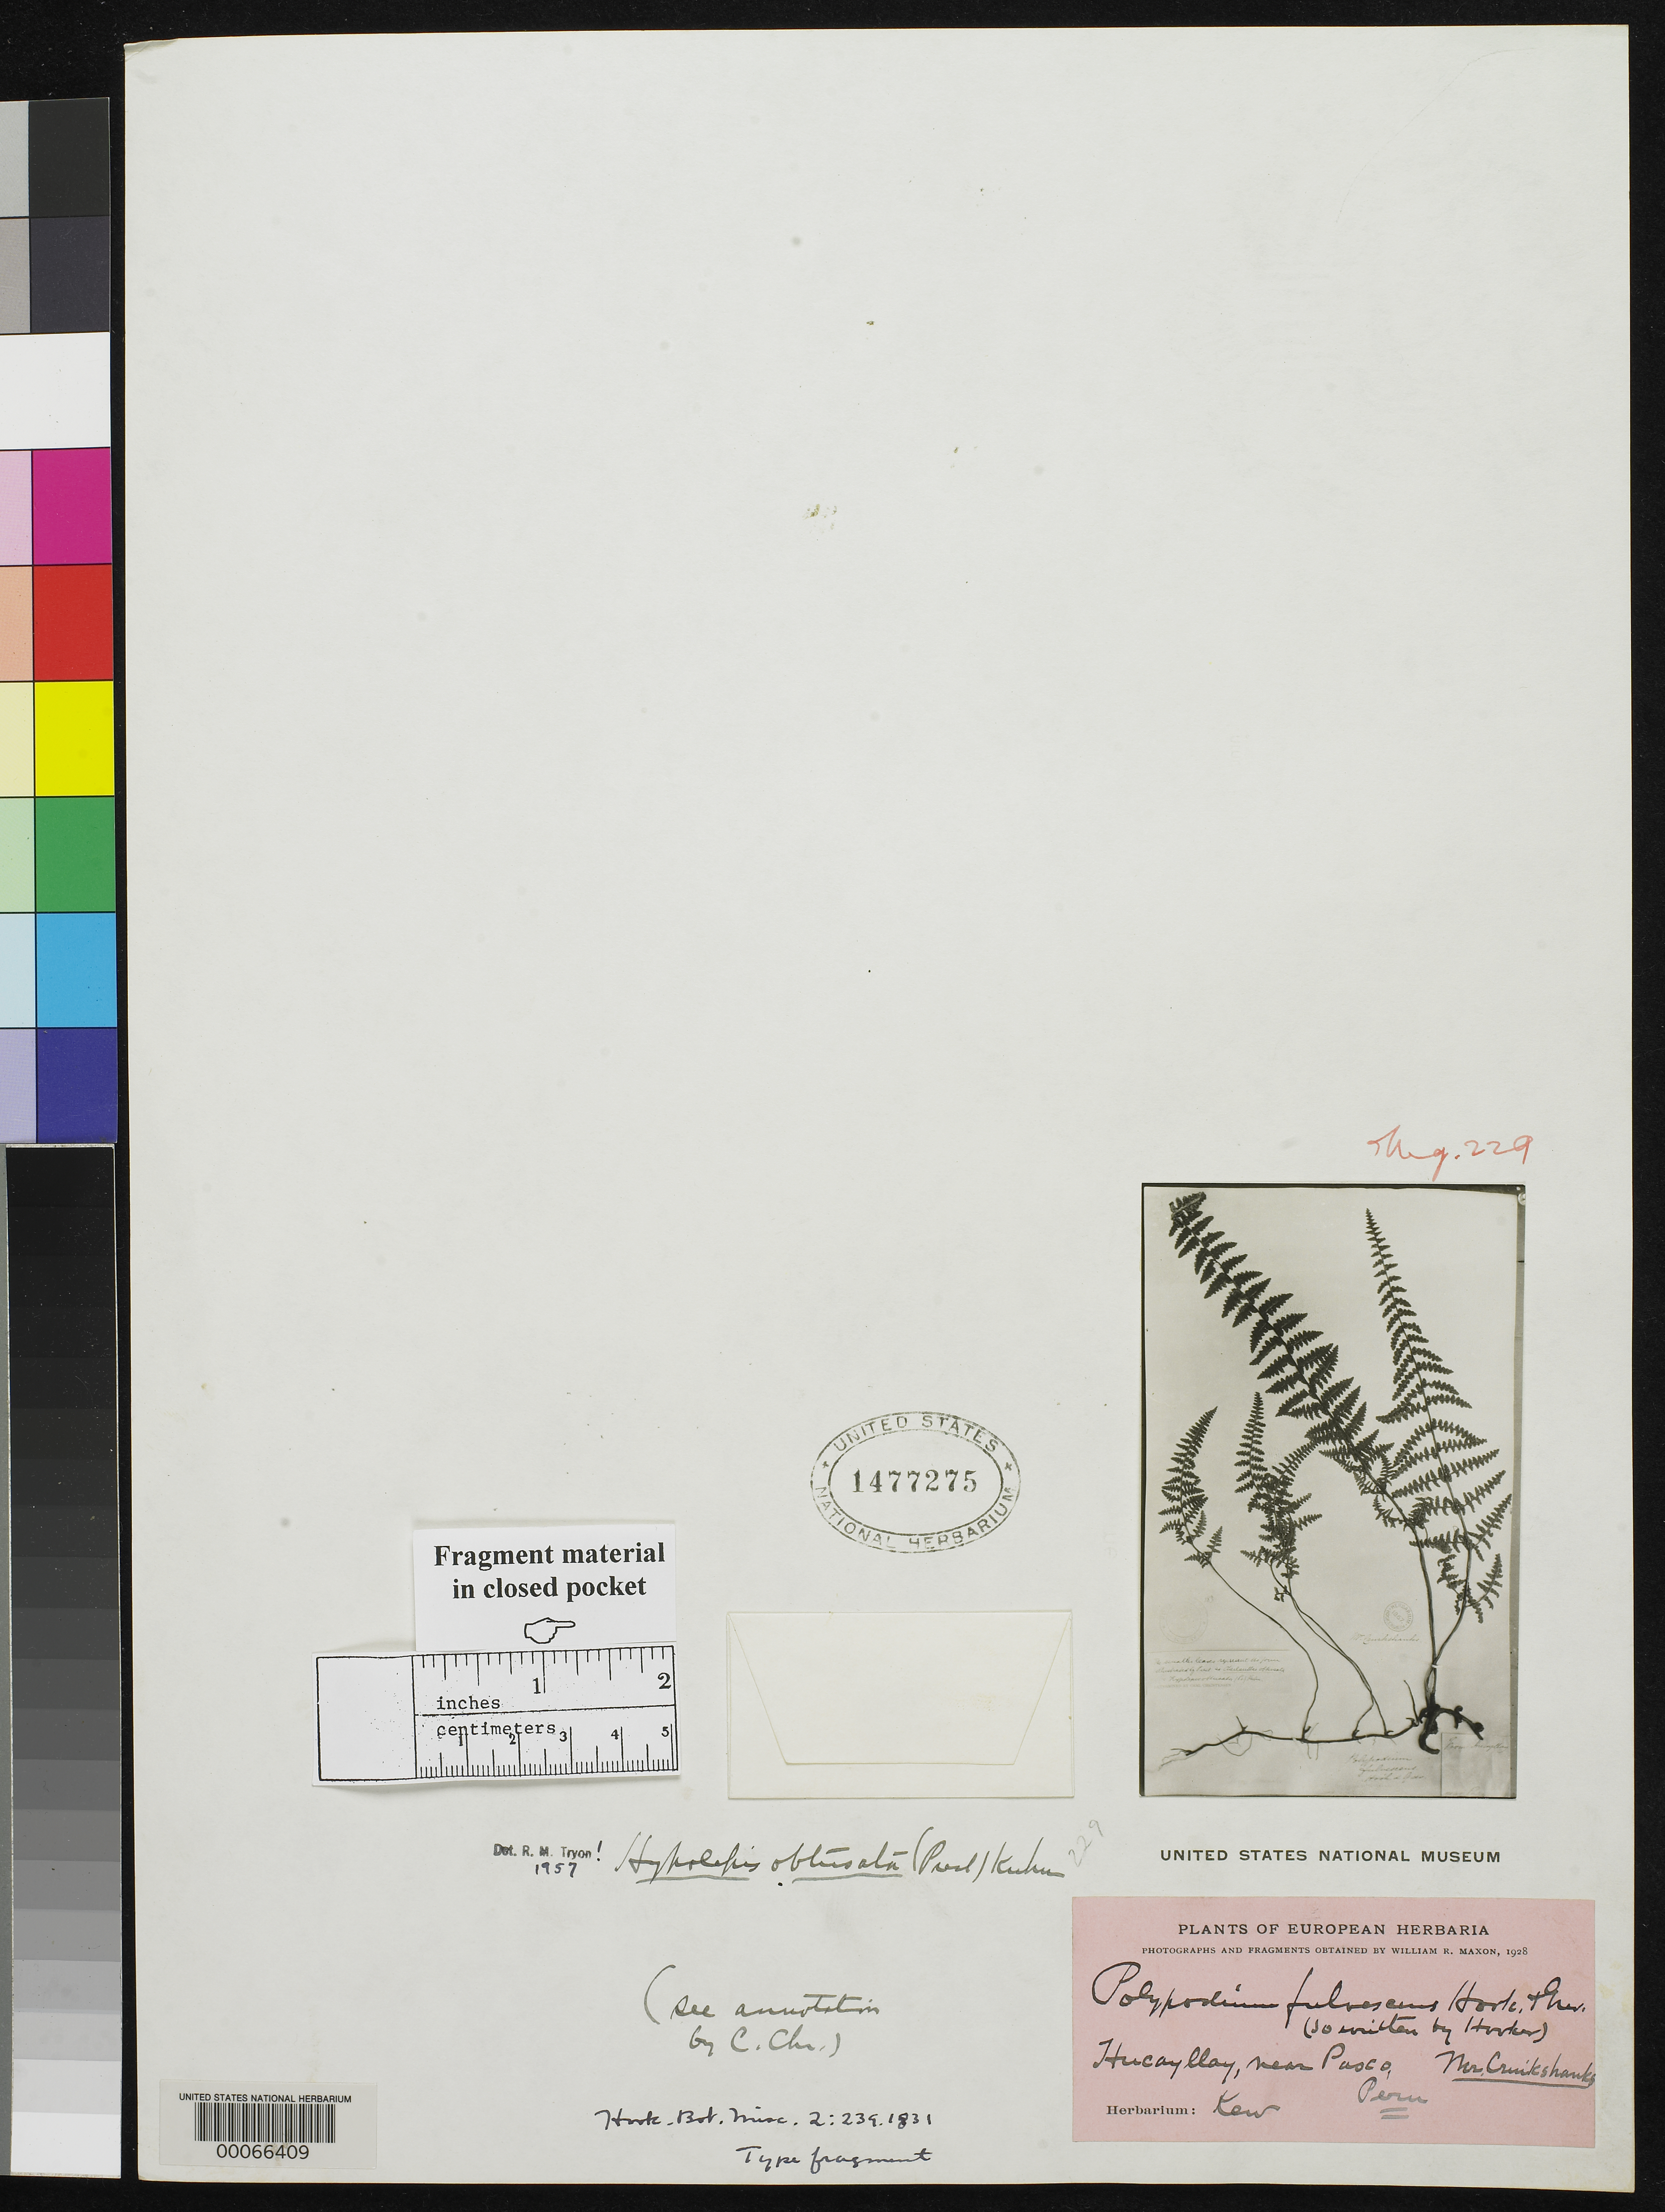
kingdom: Plantae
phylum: Tracheophyta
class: Polypodiopsida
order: Polypodiales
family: Polypodiaceae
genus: Polypodium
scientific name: Polypodium fulvescens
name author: Hook. & Grev. in Hook.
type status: Holotype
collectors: A. Cruickshanks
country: Peru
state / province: San Martín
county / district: Mariscal Cáceres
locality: Rio Huallaga, margen Derecha del; Balsa Probana; dtto. Tocache Nuevo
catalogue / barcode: US 1477275